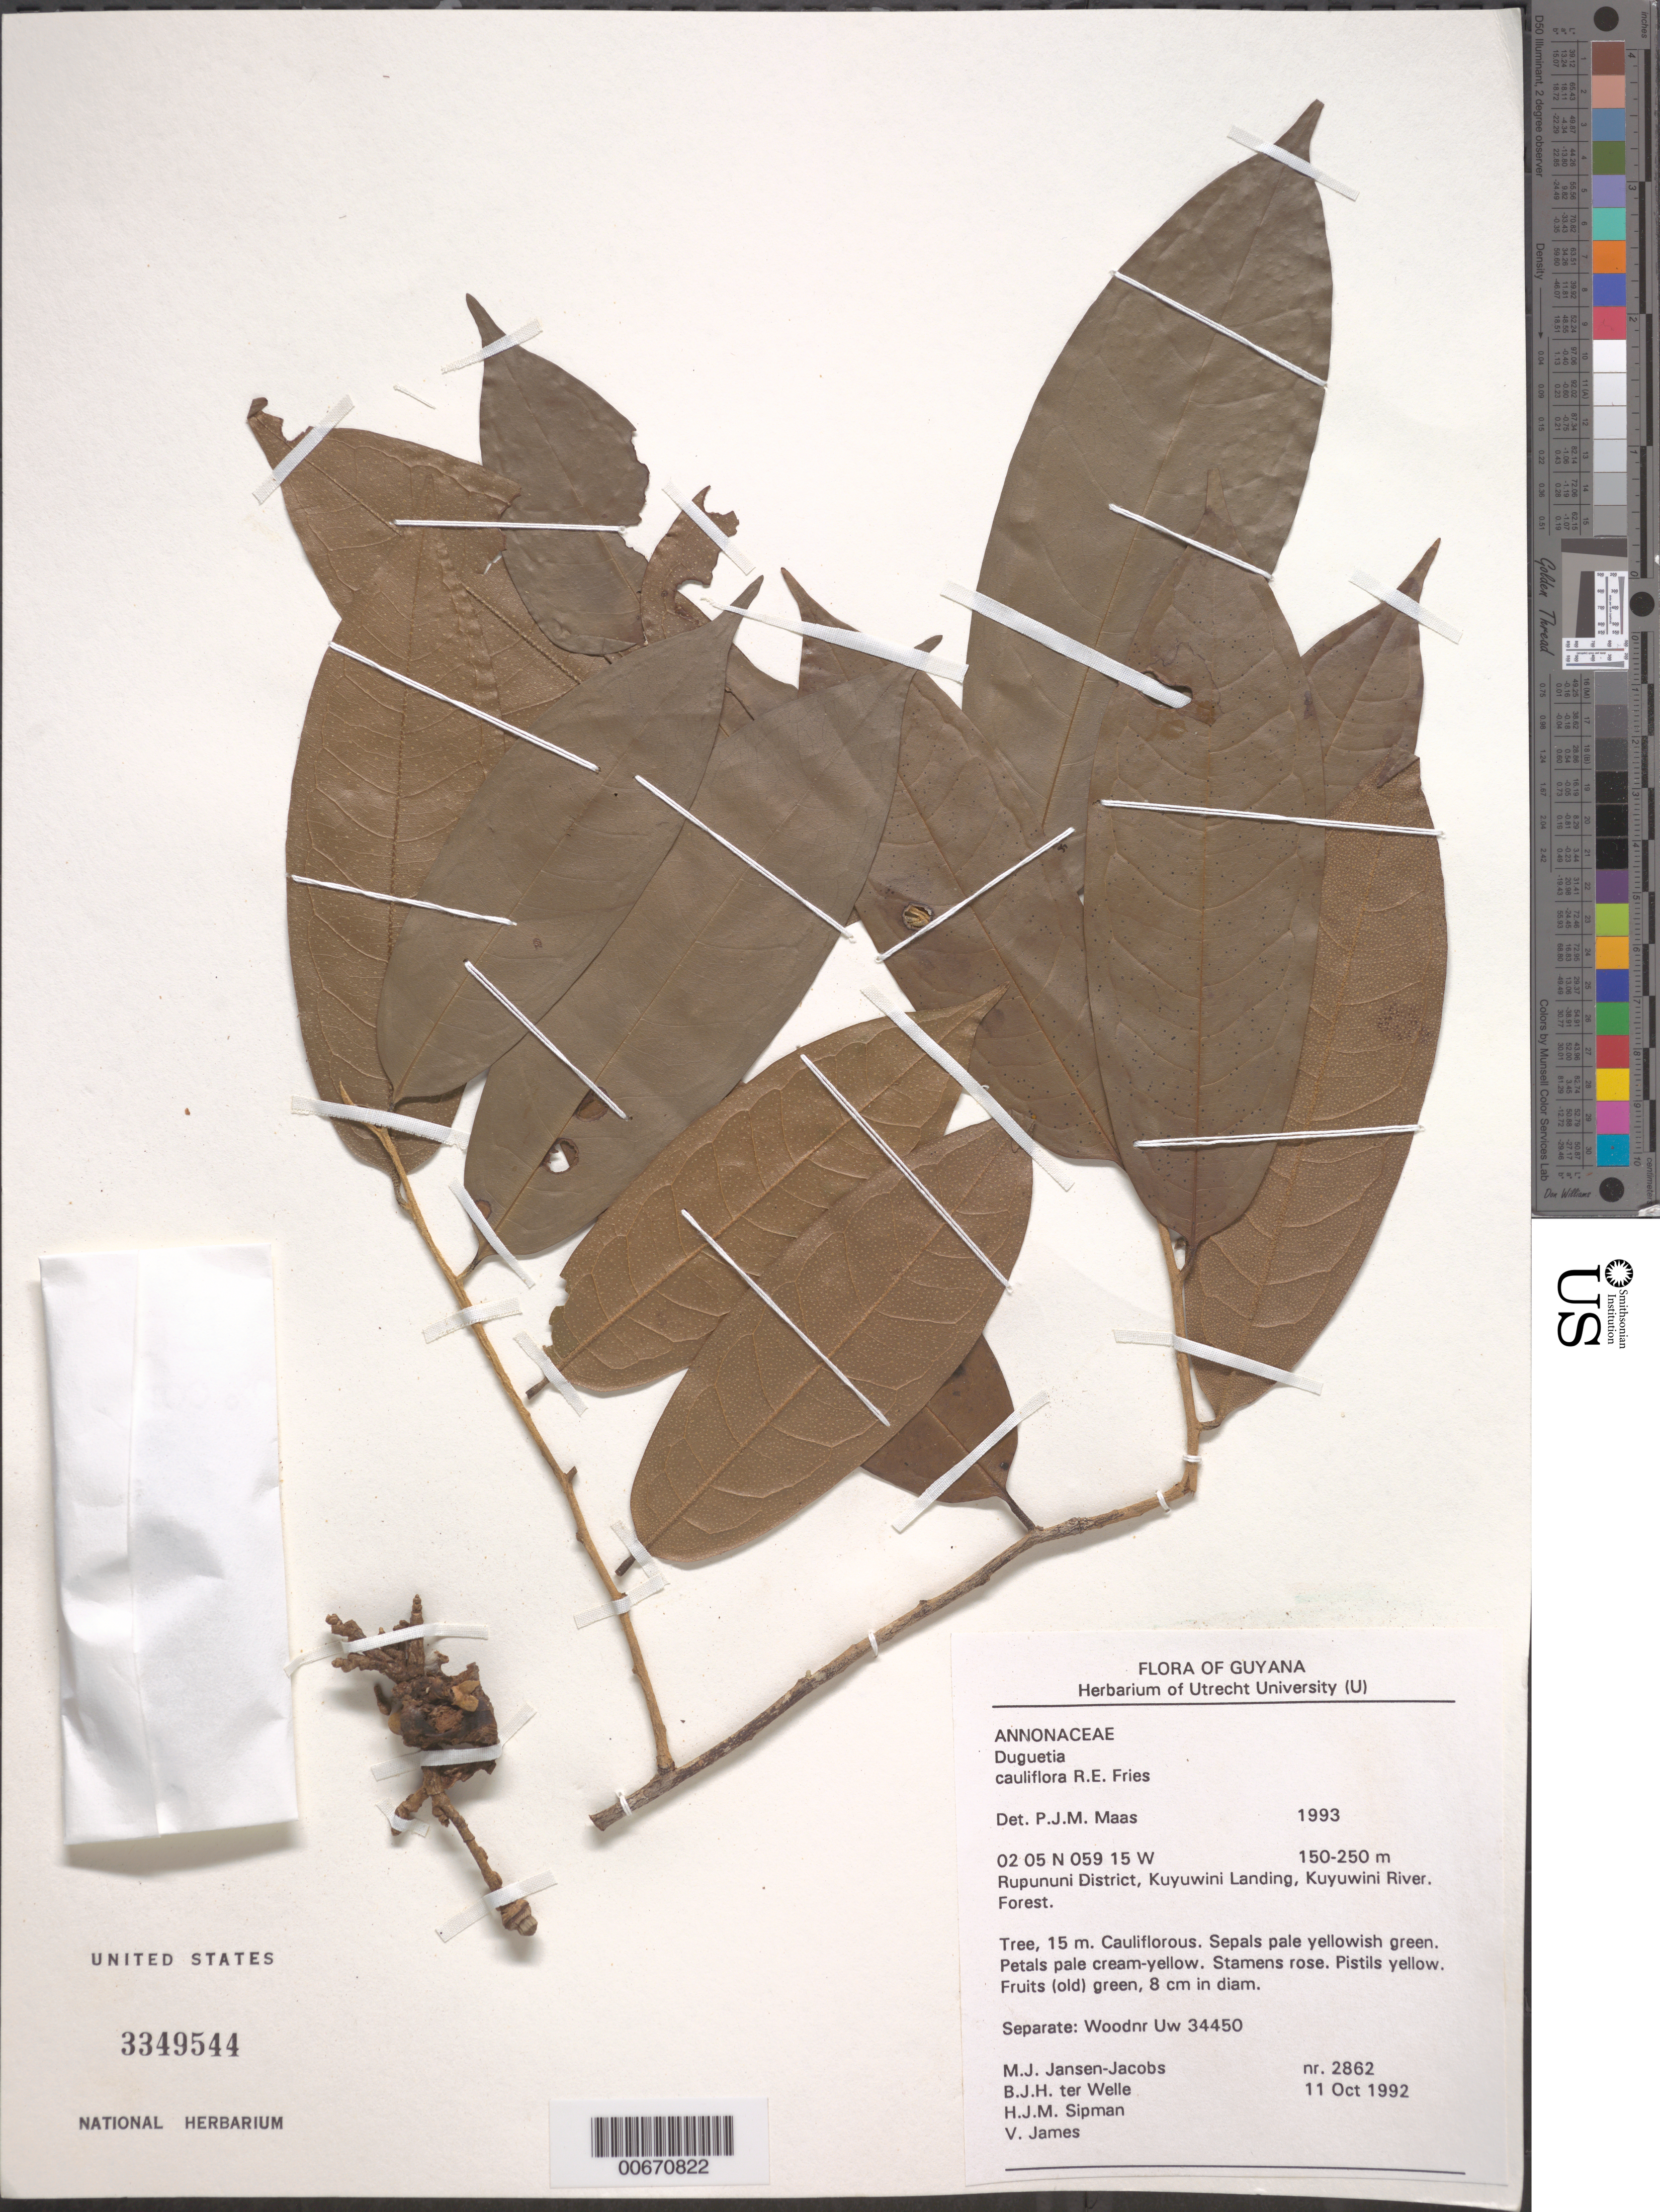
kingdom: Plantae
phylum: Tracheophyta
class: Magnoliopsida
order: Magnoliales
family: Annonaceae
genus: Duguetia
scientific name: Duguetia cauliflora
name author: R.E. Fr.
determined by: Maas, Paul J. M.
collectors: M. J. Jansen-Jacobs, B. Welle, H. J. M. Sipman & V. James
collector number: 2862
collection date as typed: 11-Oct-92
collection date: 1992-10-11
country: Guyana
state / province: U. Takutu-U. Essequibo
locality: Kuyuwini Landing, Kuyuwini River, Rupununi District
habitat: Forest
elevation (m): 150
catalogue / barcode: US 3349544